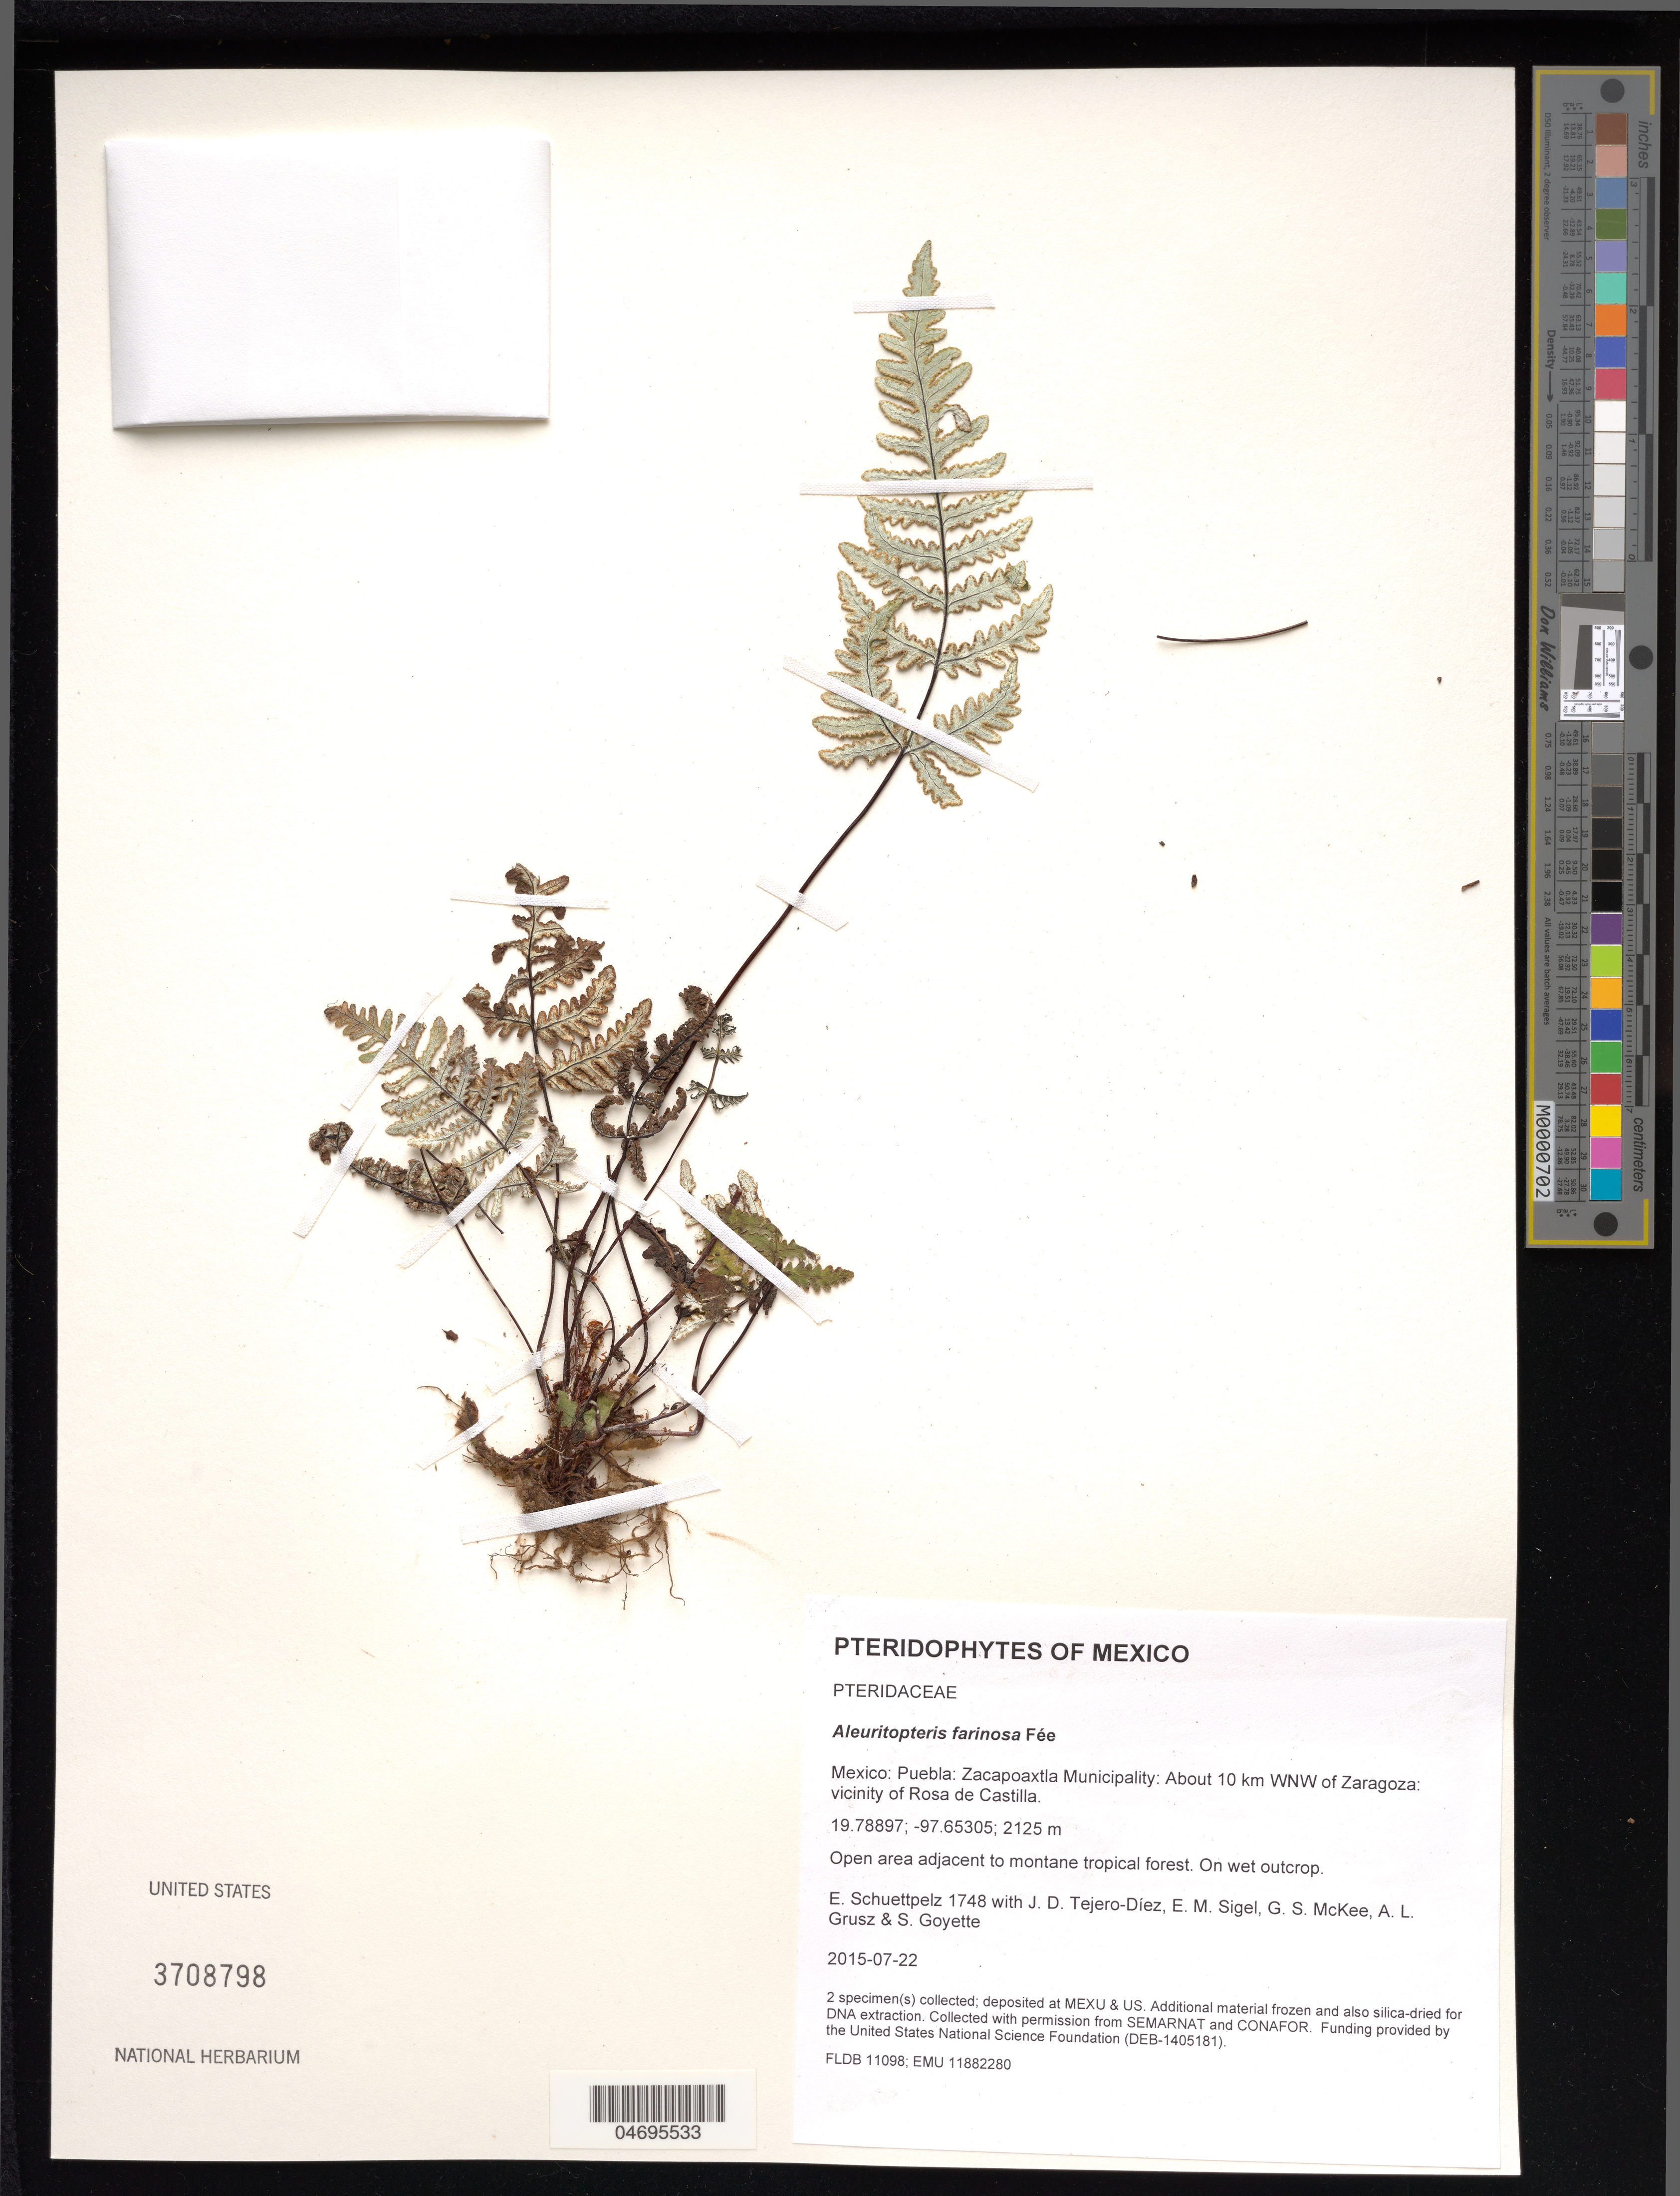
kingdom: Plantae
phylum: Tracheophyta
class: Polypodiopsida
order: Polypodiales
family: Pteridaceae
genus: Aleuritopteris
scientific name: Aleuritopteris farinosa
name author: (Forssk.) Fée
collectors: E. Schuettpelz, D. Tejero-Díez, E. M. Sigel, G. S. McKee & A. Grusz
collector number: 1748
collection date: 2015-07-22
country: Mexico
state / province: Puebla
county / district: Zacapoaxtla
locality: About 10 km WNW of Zaragoza: vicinity of Rosa de Castilla.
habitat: Open area adjacent to montane tropical forest.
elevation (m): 2125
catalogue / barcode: US 3708798